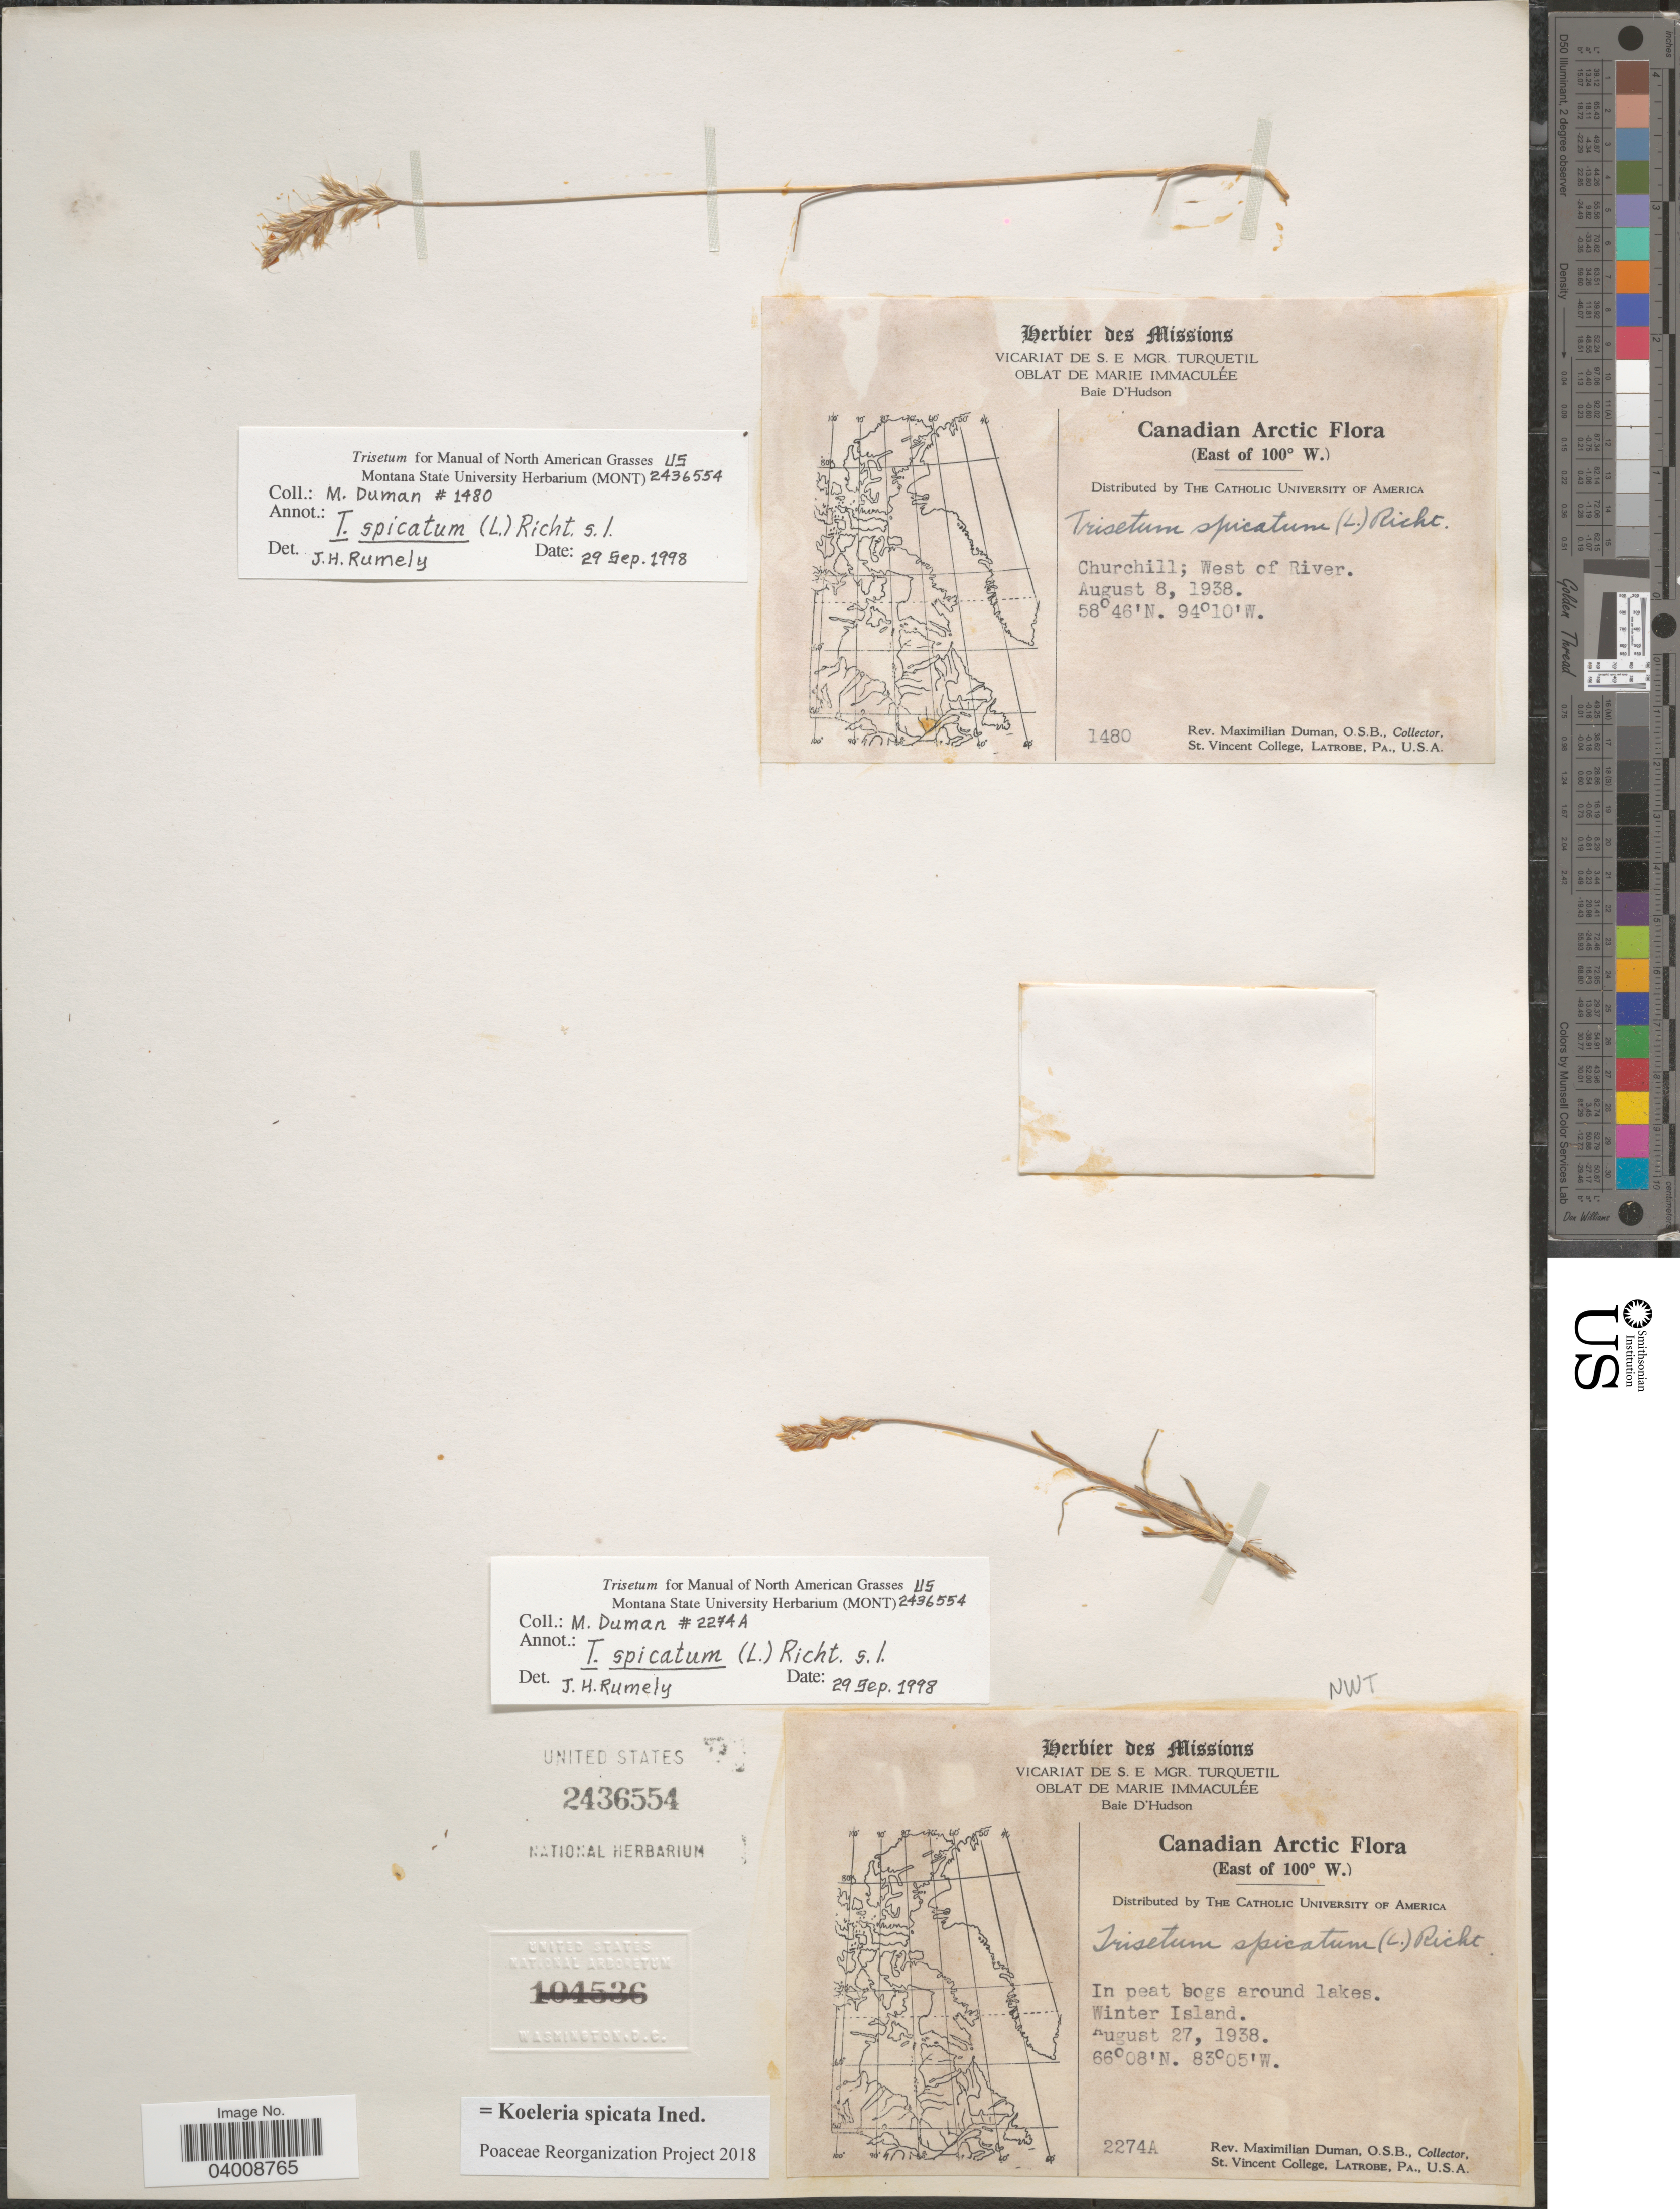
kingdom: Plantae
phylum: Tracheophyta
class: Liliopsida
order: Poales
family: Poaceae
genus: Koeleria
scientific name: Koeleria spicata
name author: (L.) Barberá et al.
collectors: M. Duman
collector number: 1480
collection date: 1938-08-08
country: Canada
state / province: Northwest Territories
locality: Canadian Arctic. (East of 100° W.) Churchill; West of River.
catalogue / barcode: US 2436554-2